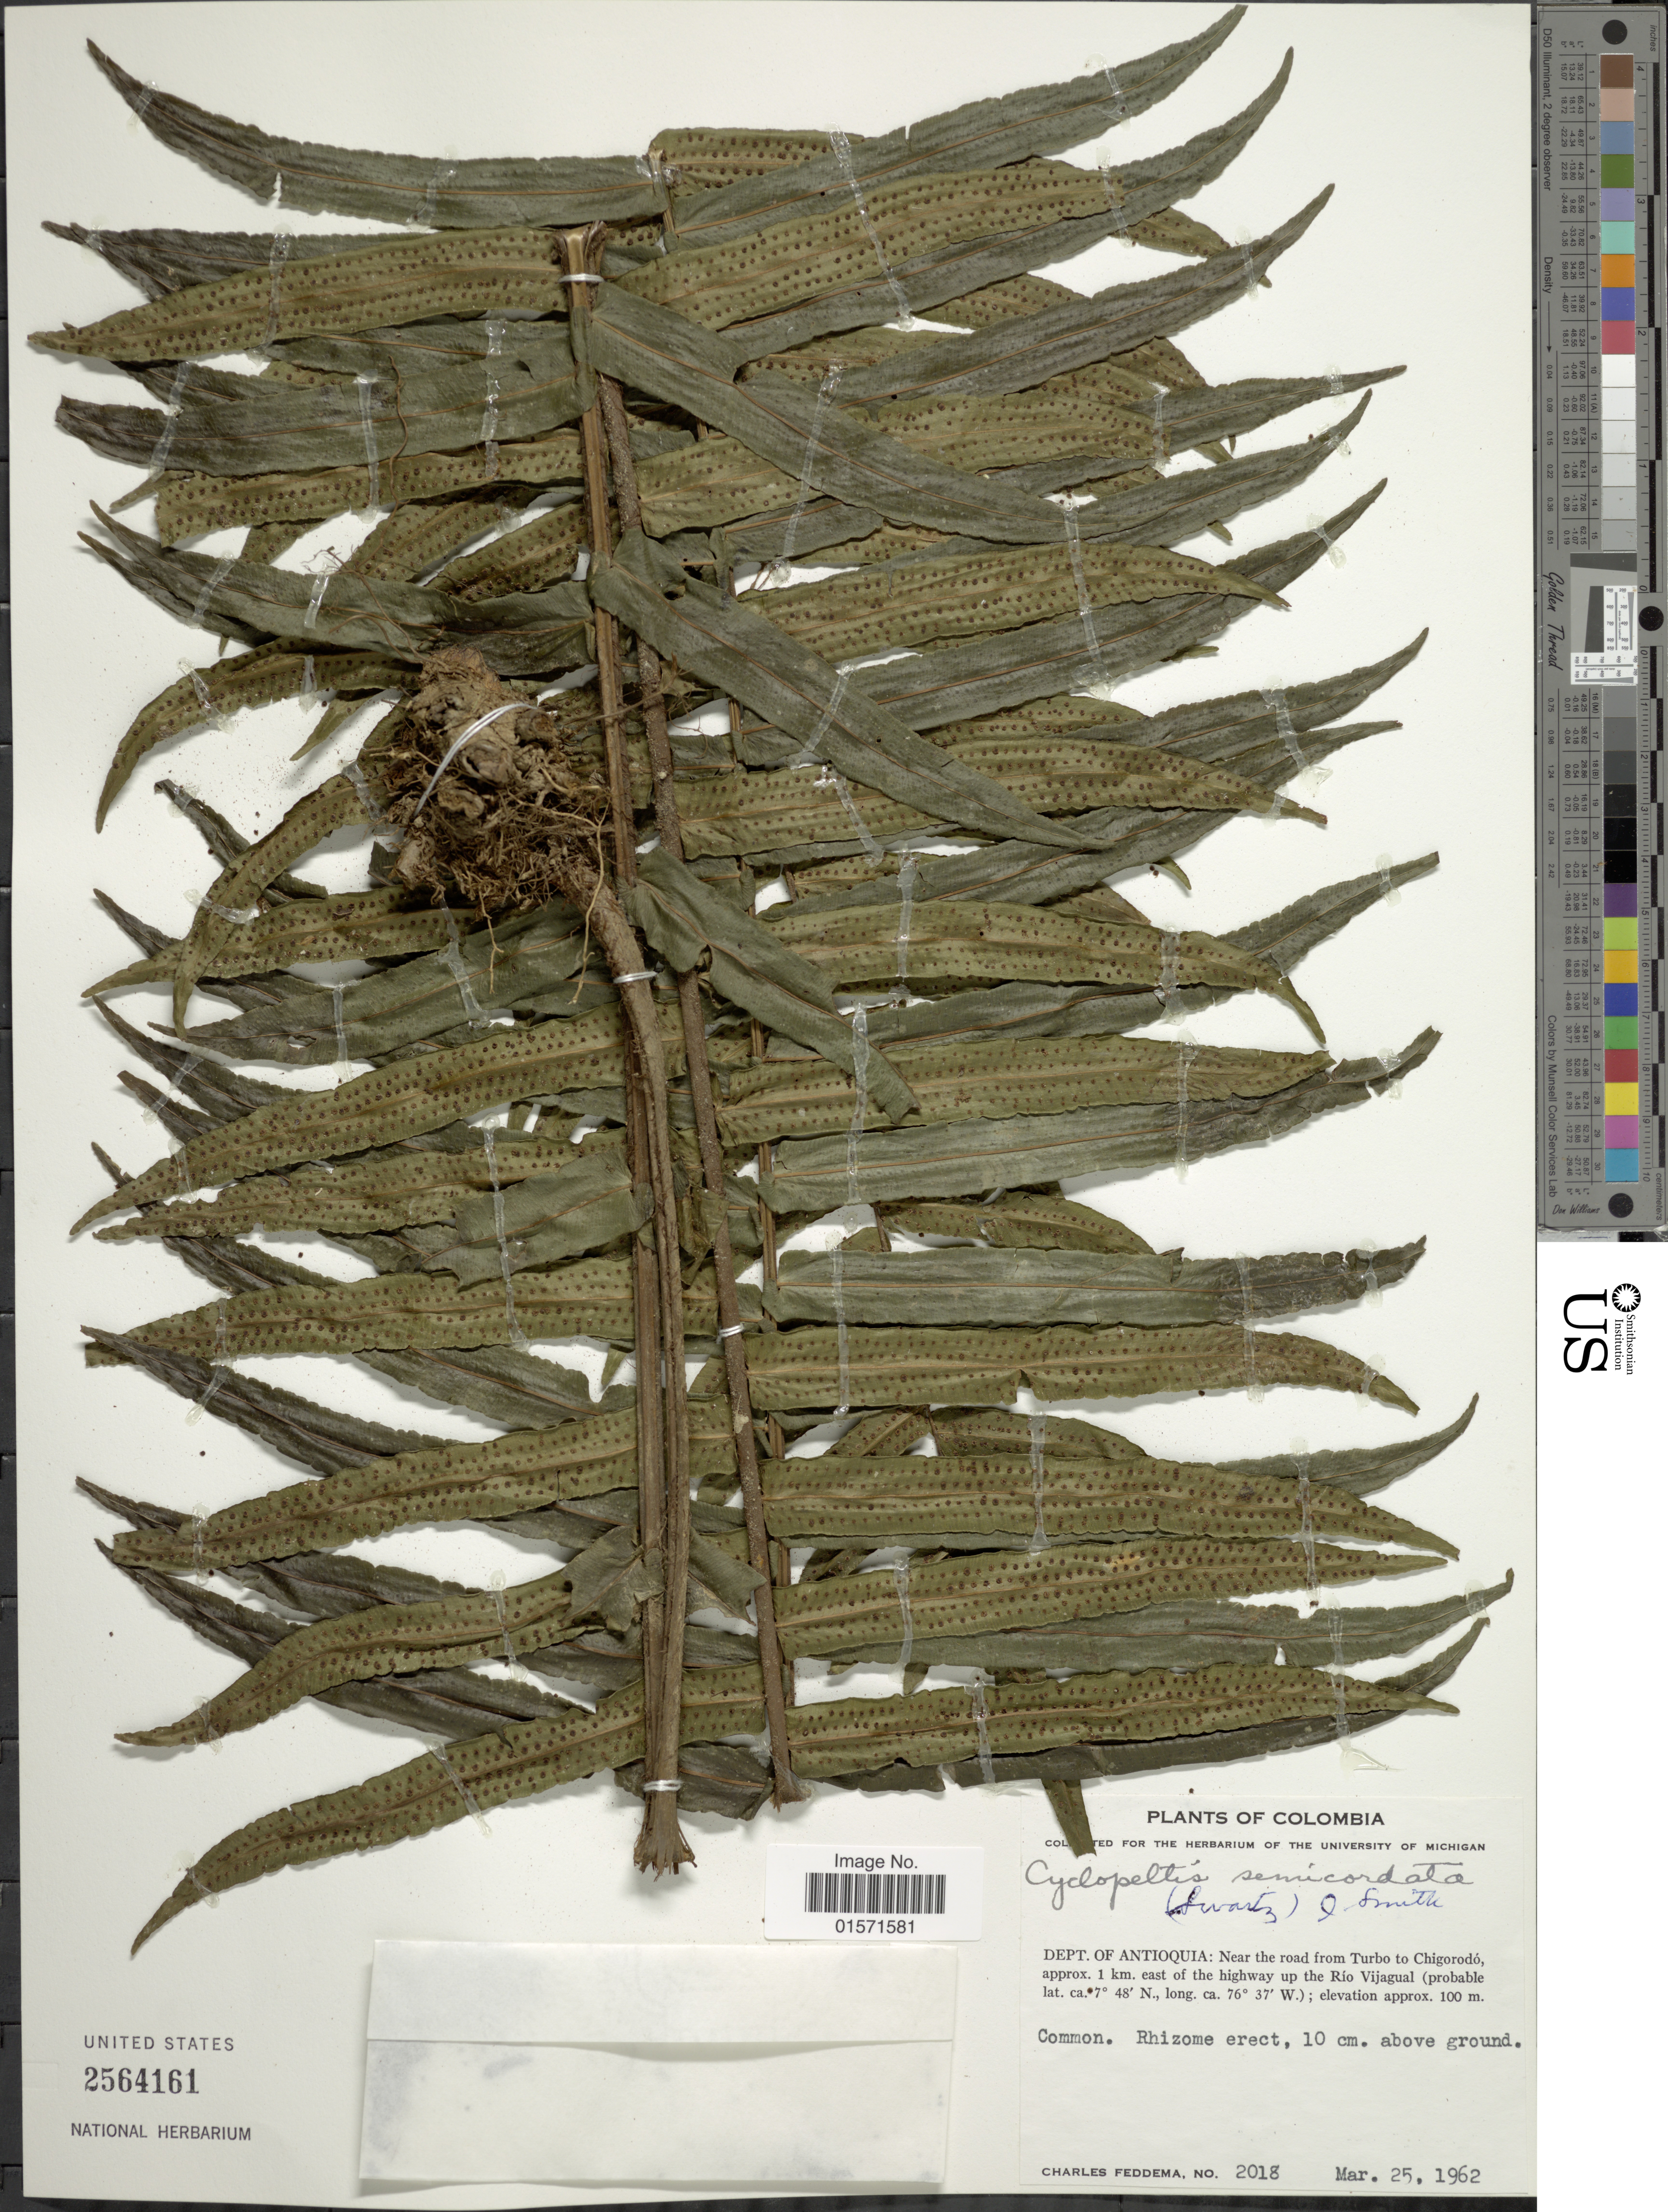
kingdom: Plantae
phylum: Tracheophyta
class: Polypodiopsida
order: Polypodiales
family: Lomariopsidaceae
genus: Cyclopeltis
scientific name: Cyclopeltis semicordata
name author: (Sw.) J. Sm.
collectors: C. Feddema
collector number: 2018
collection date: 1962-03-25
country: Colombia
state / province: Antioquia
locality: Near the road from Turbo to Chigorodo, 1 km. east of the highway up the Rio Vijagual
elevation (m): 100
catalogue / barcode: US 2564161